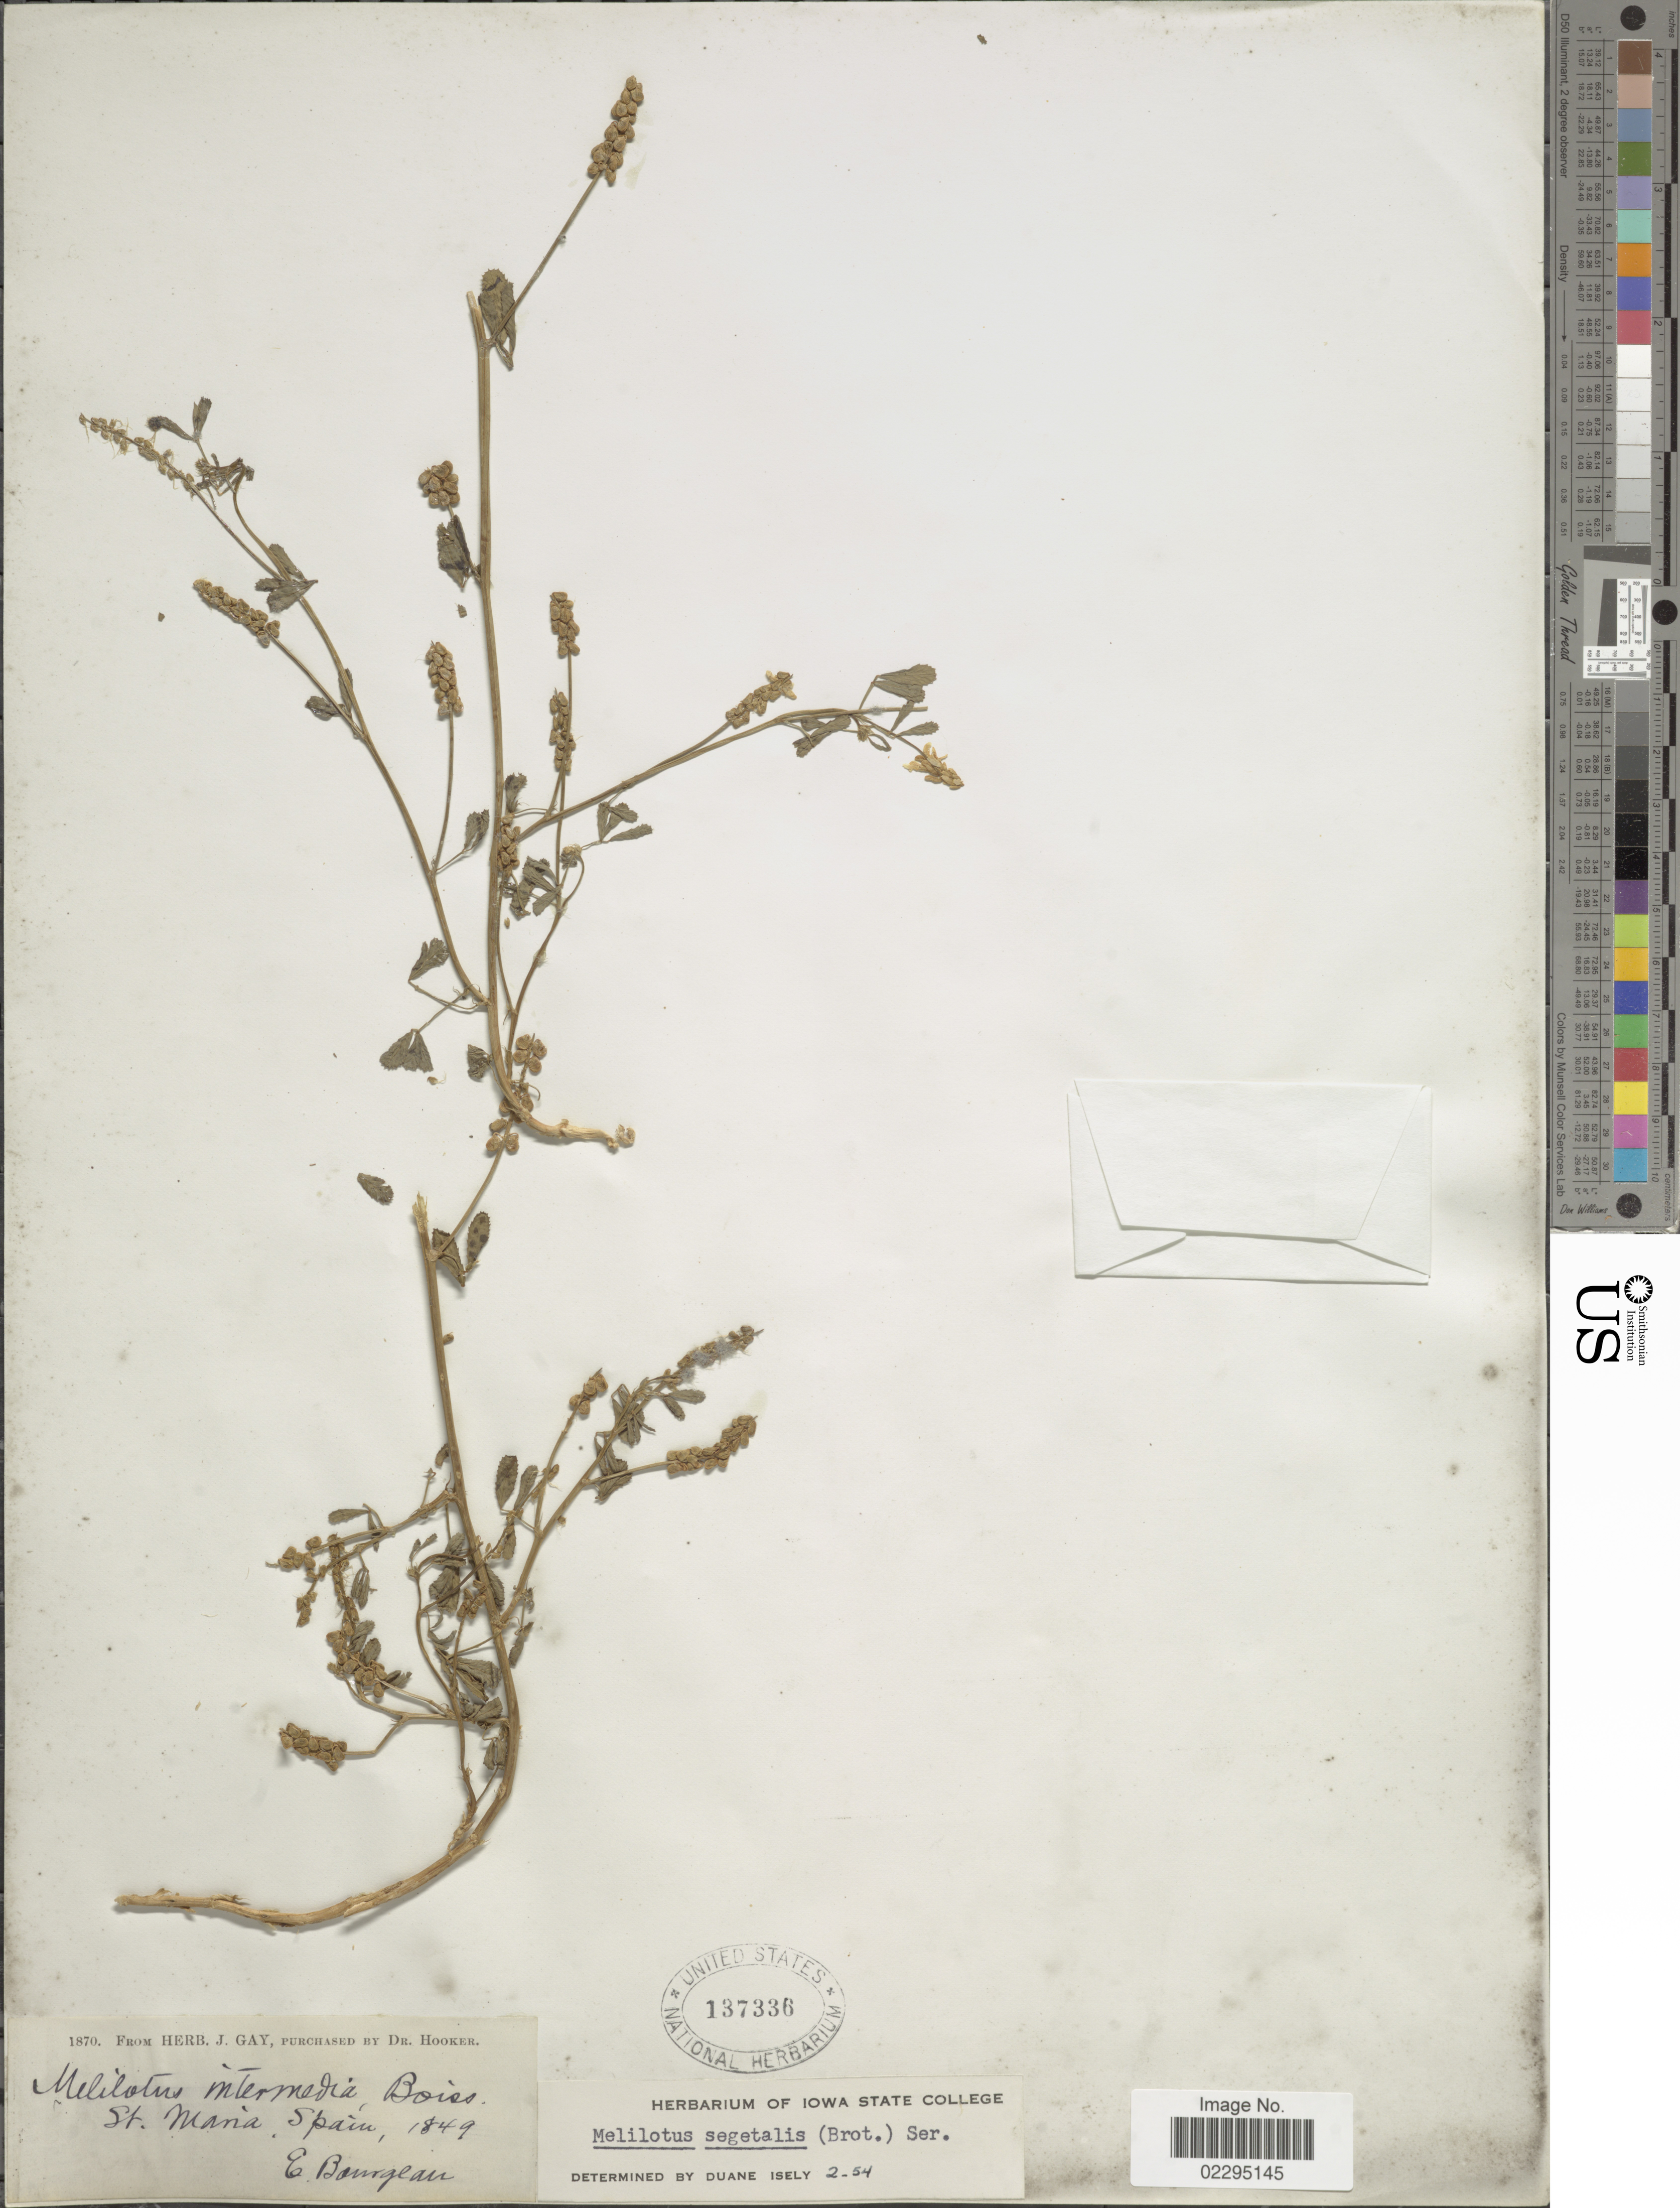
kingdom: Plantae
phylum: Tracheophyta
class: Magnoliopsida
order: Fabales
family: Fabaceae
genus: Melilotus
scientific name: Melilotus segetalis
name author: Ser.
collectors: E. Bourgeau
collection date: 1849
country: Spain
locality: St. Maria. Spain.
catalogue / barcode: US 137336